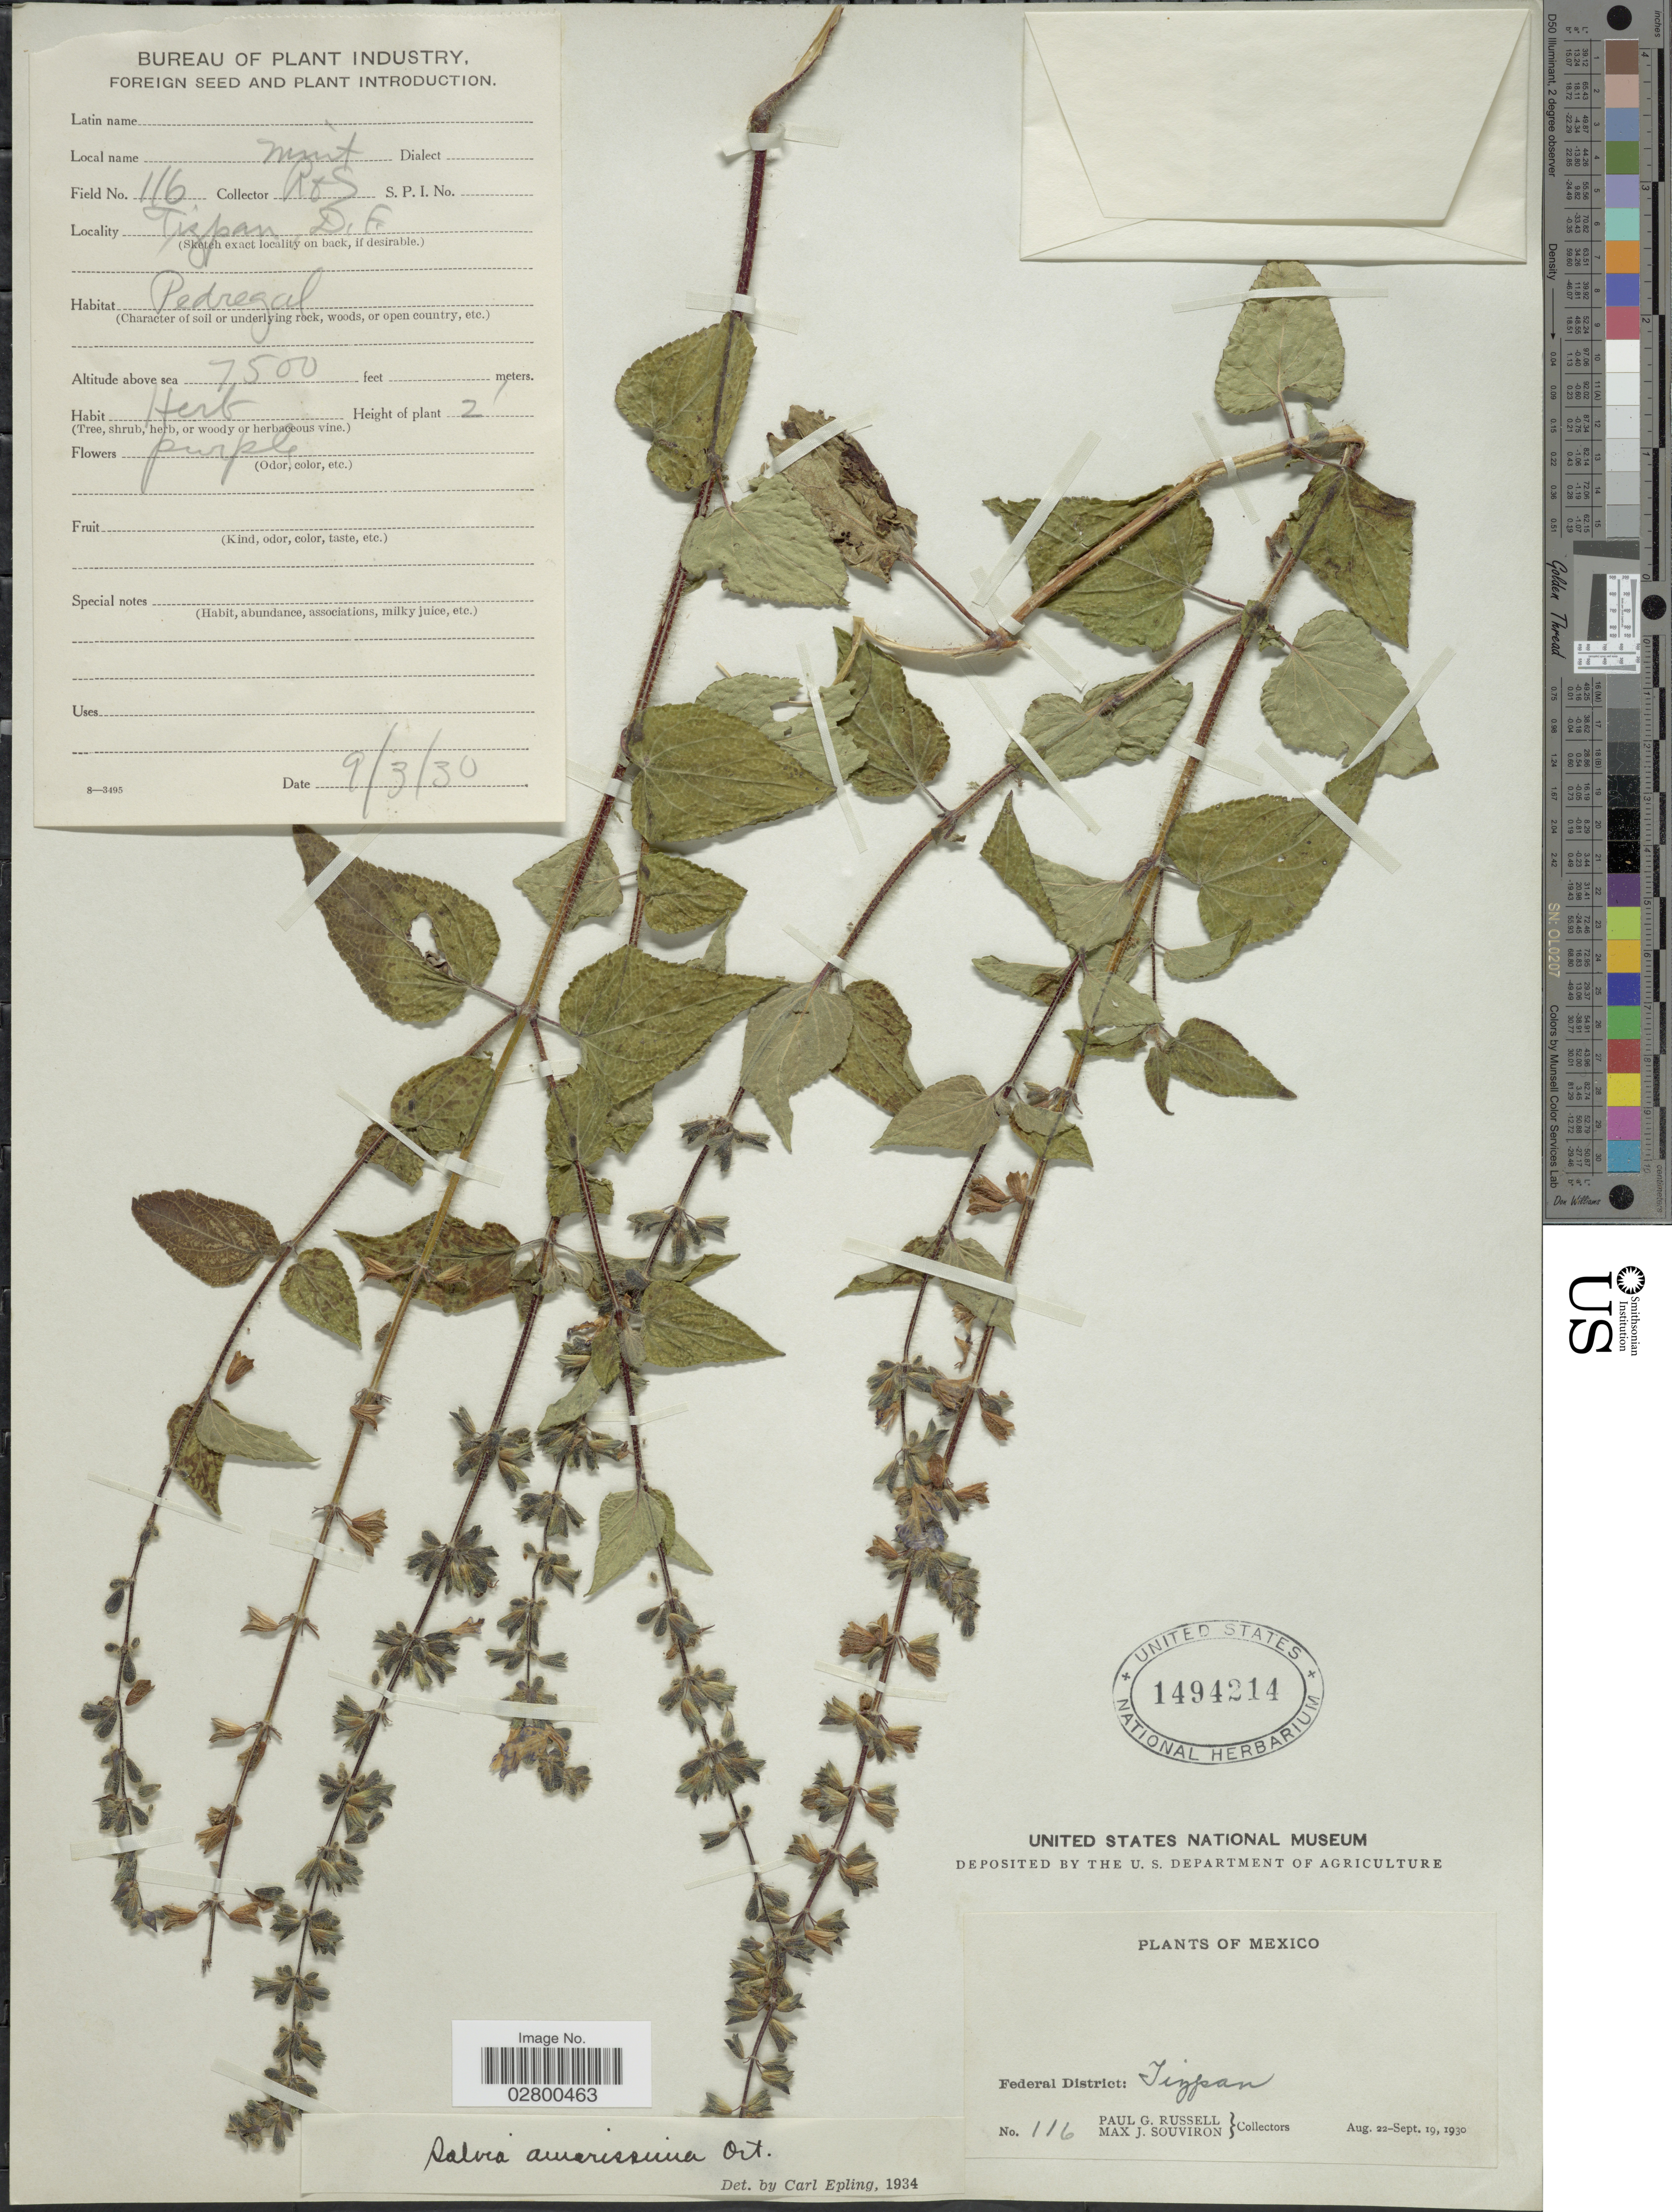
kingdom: Plantae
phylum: Tracheophyta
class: Magnoliopsida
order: Lamiales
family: Lamiaceae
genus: Salvia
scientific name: Salvia amarissima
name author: Orteg.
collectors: P. G. Russell & M. J. Souviron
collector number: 116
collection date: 1930-03-09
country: Mexico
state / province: Distrito Federal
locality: Tizpan. Pedregal.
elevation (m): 2286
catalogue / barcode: US 1494214